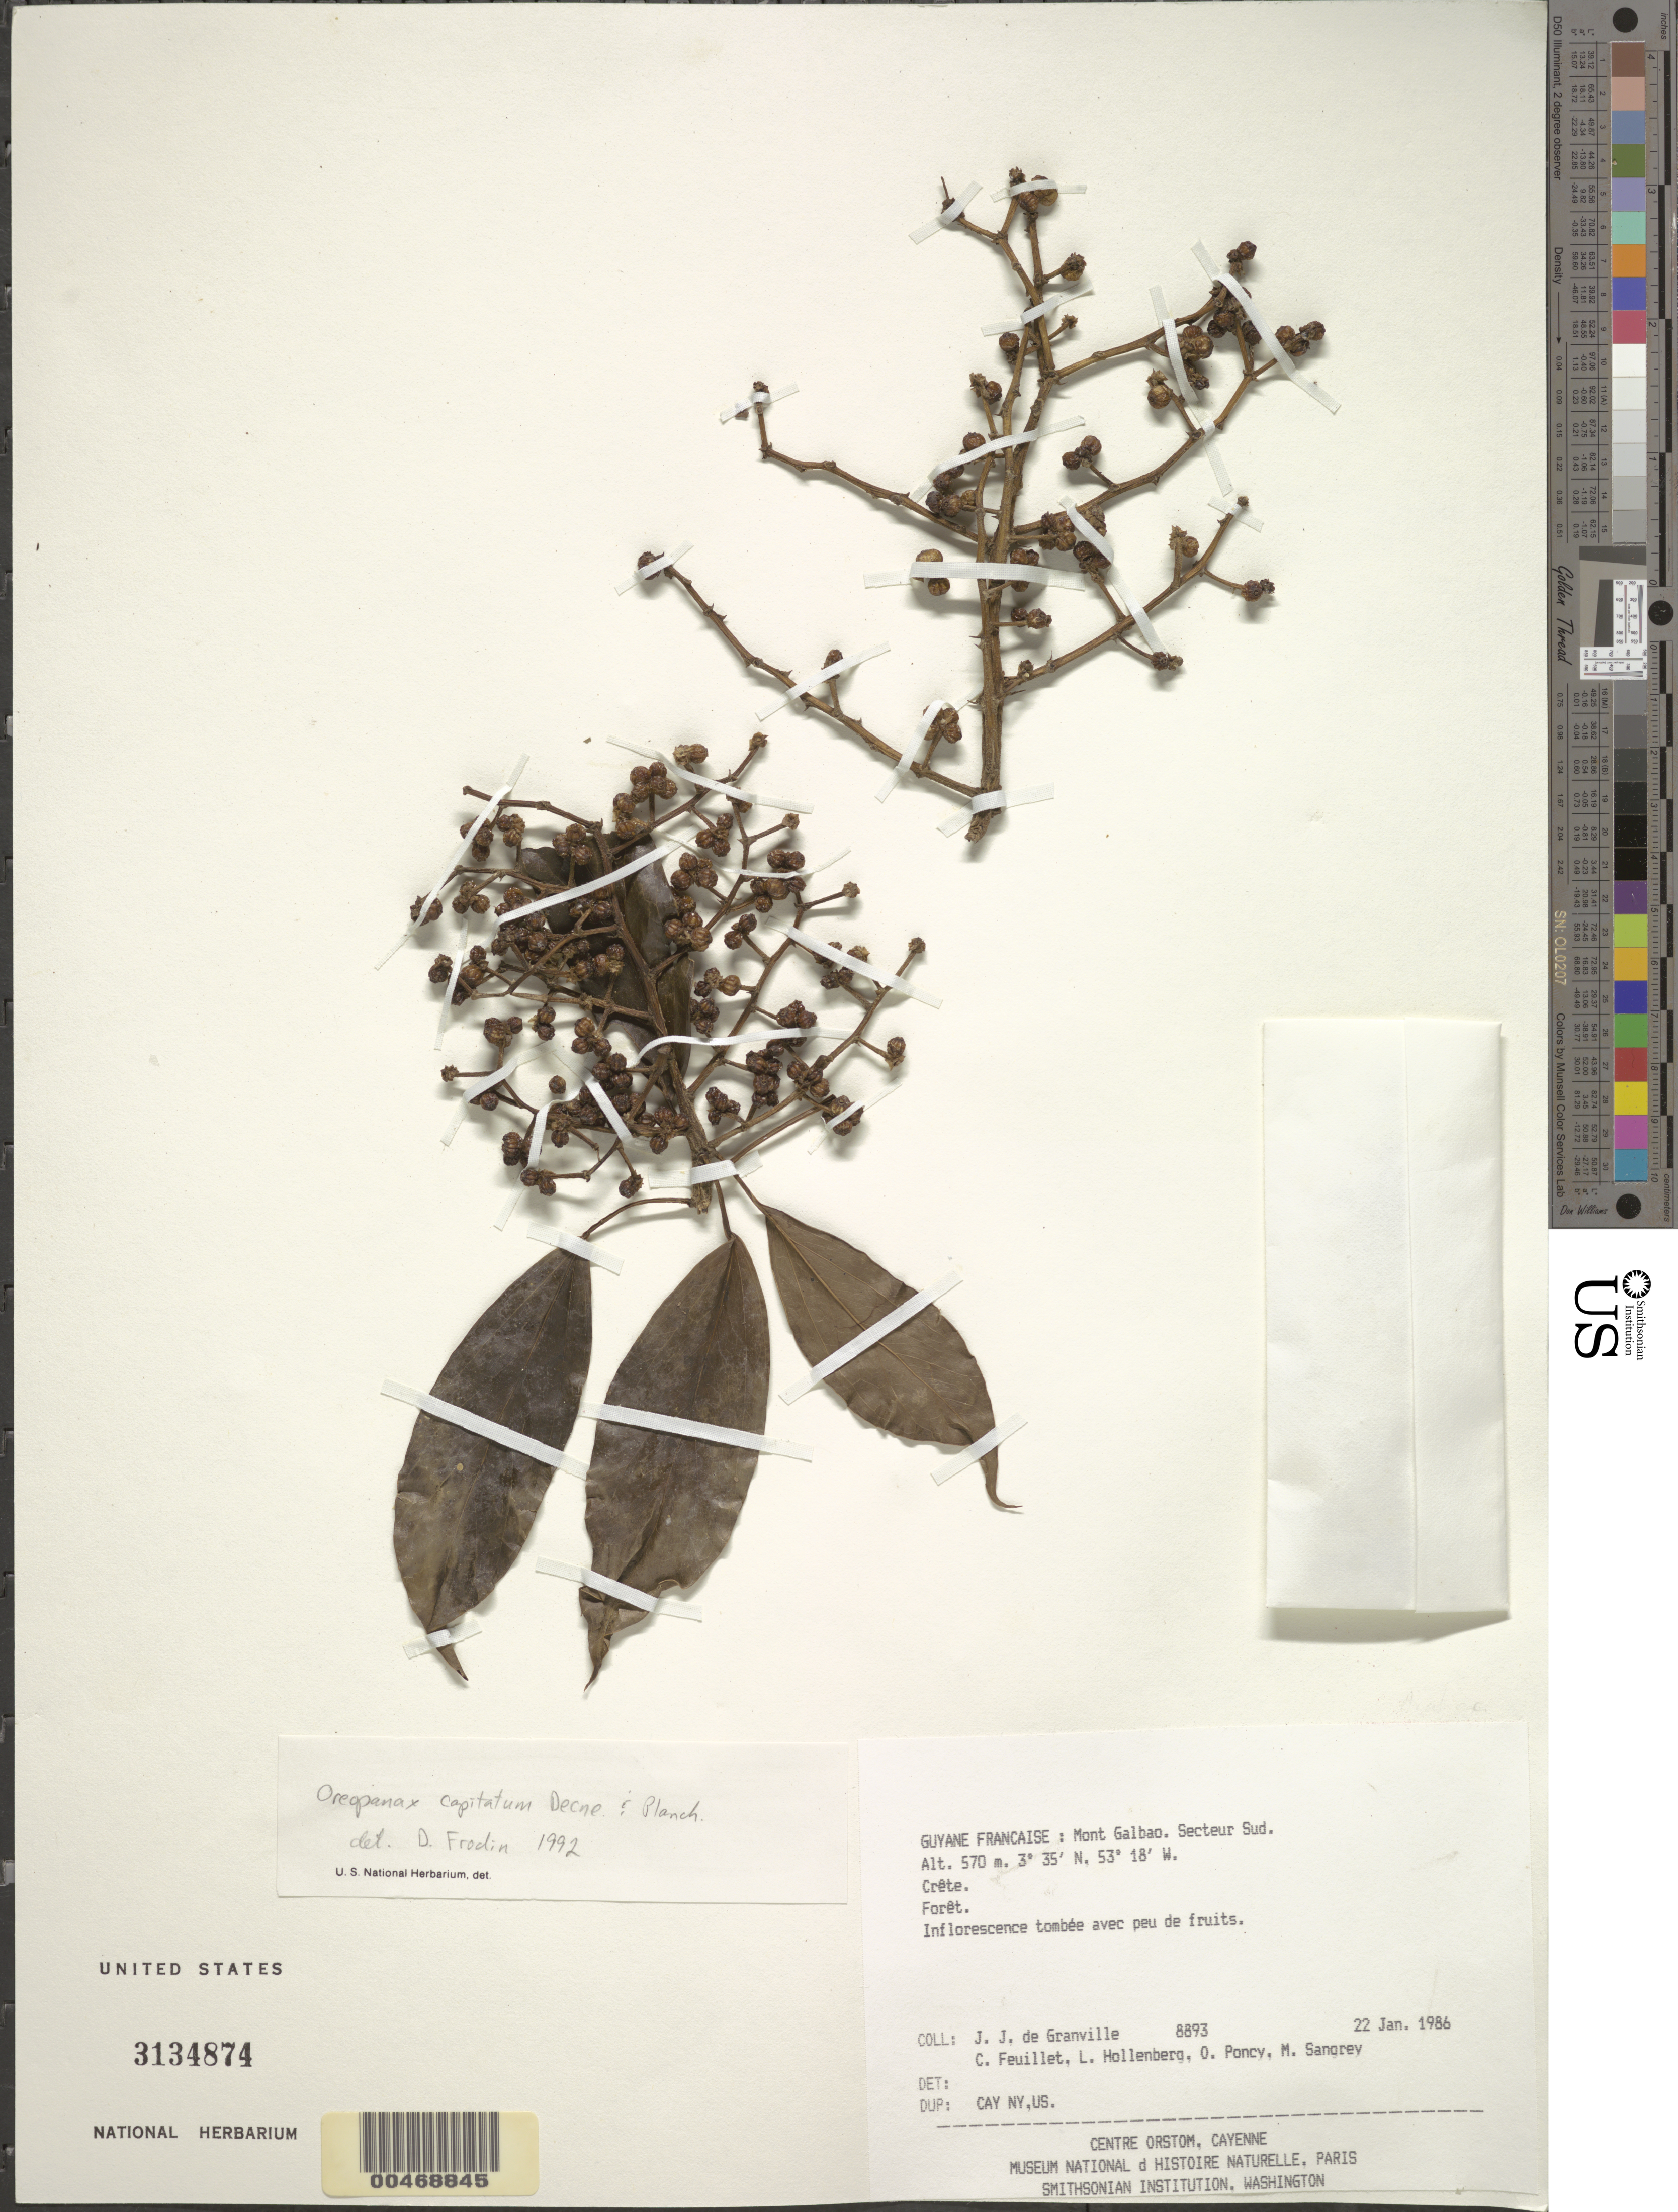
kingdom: Plantae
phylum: Tracheophyta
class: Magnoliopsida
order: Apiales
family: Araliaceae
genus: Oreopanax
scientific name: Oreopanax capitatus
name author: (Jacq.) Decne. & Planch.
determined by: Frodin, D. G.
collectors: J.-J. de Granville, C. Feuillet, L. Hollenberg, O. Poncy & M. S. Sangrey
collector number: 8893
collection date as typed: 22-Jan-86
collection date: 1986-01-22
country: French Guiana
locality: Mont Galbao. Secteur Sud. Crête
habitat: Forêt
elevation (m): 570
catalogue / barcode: US 3134874